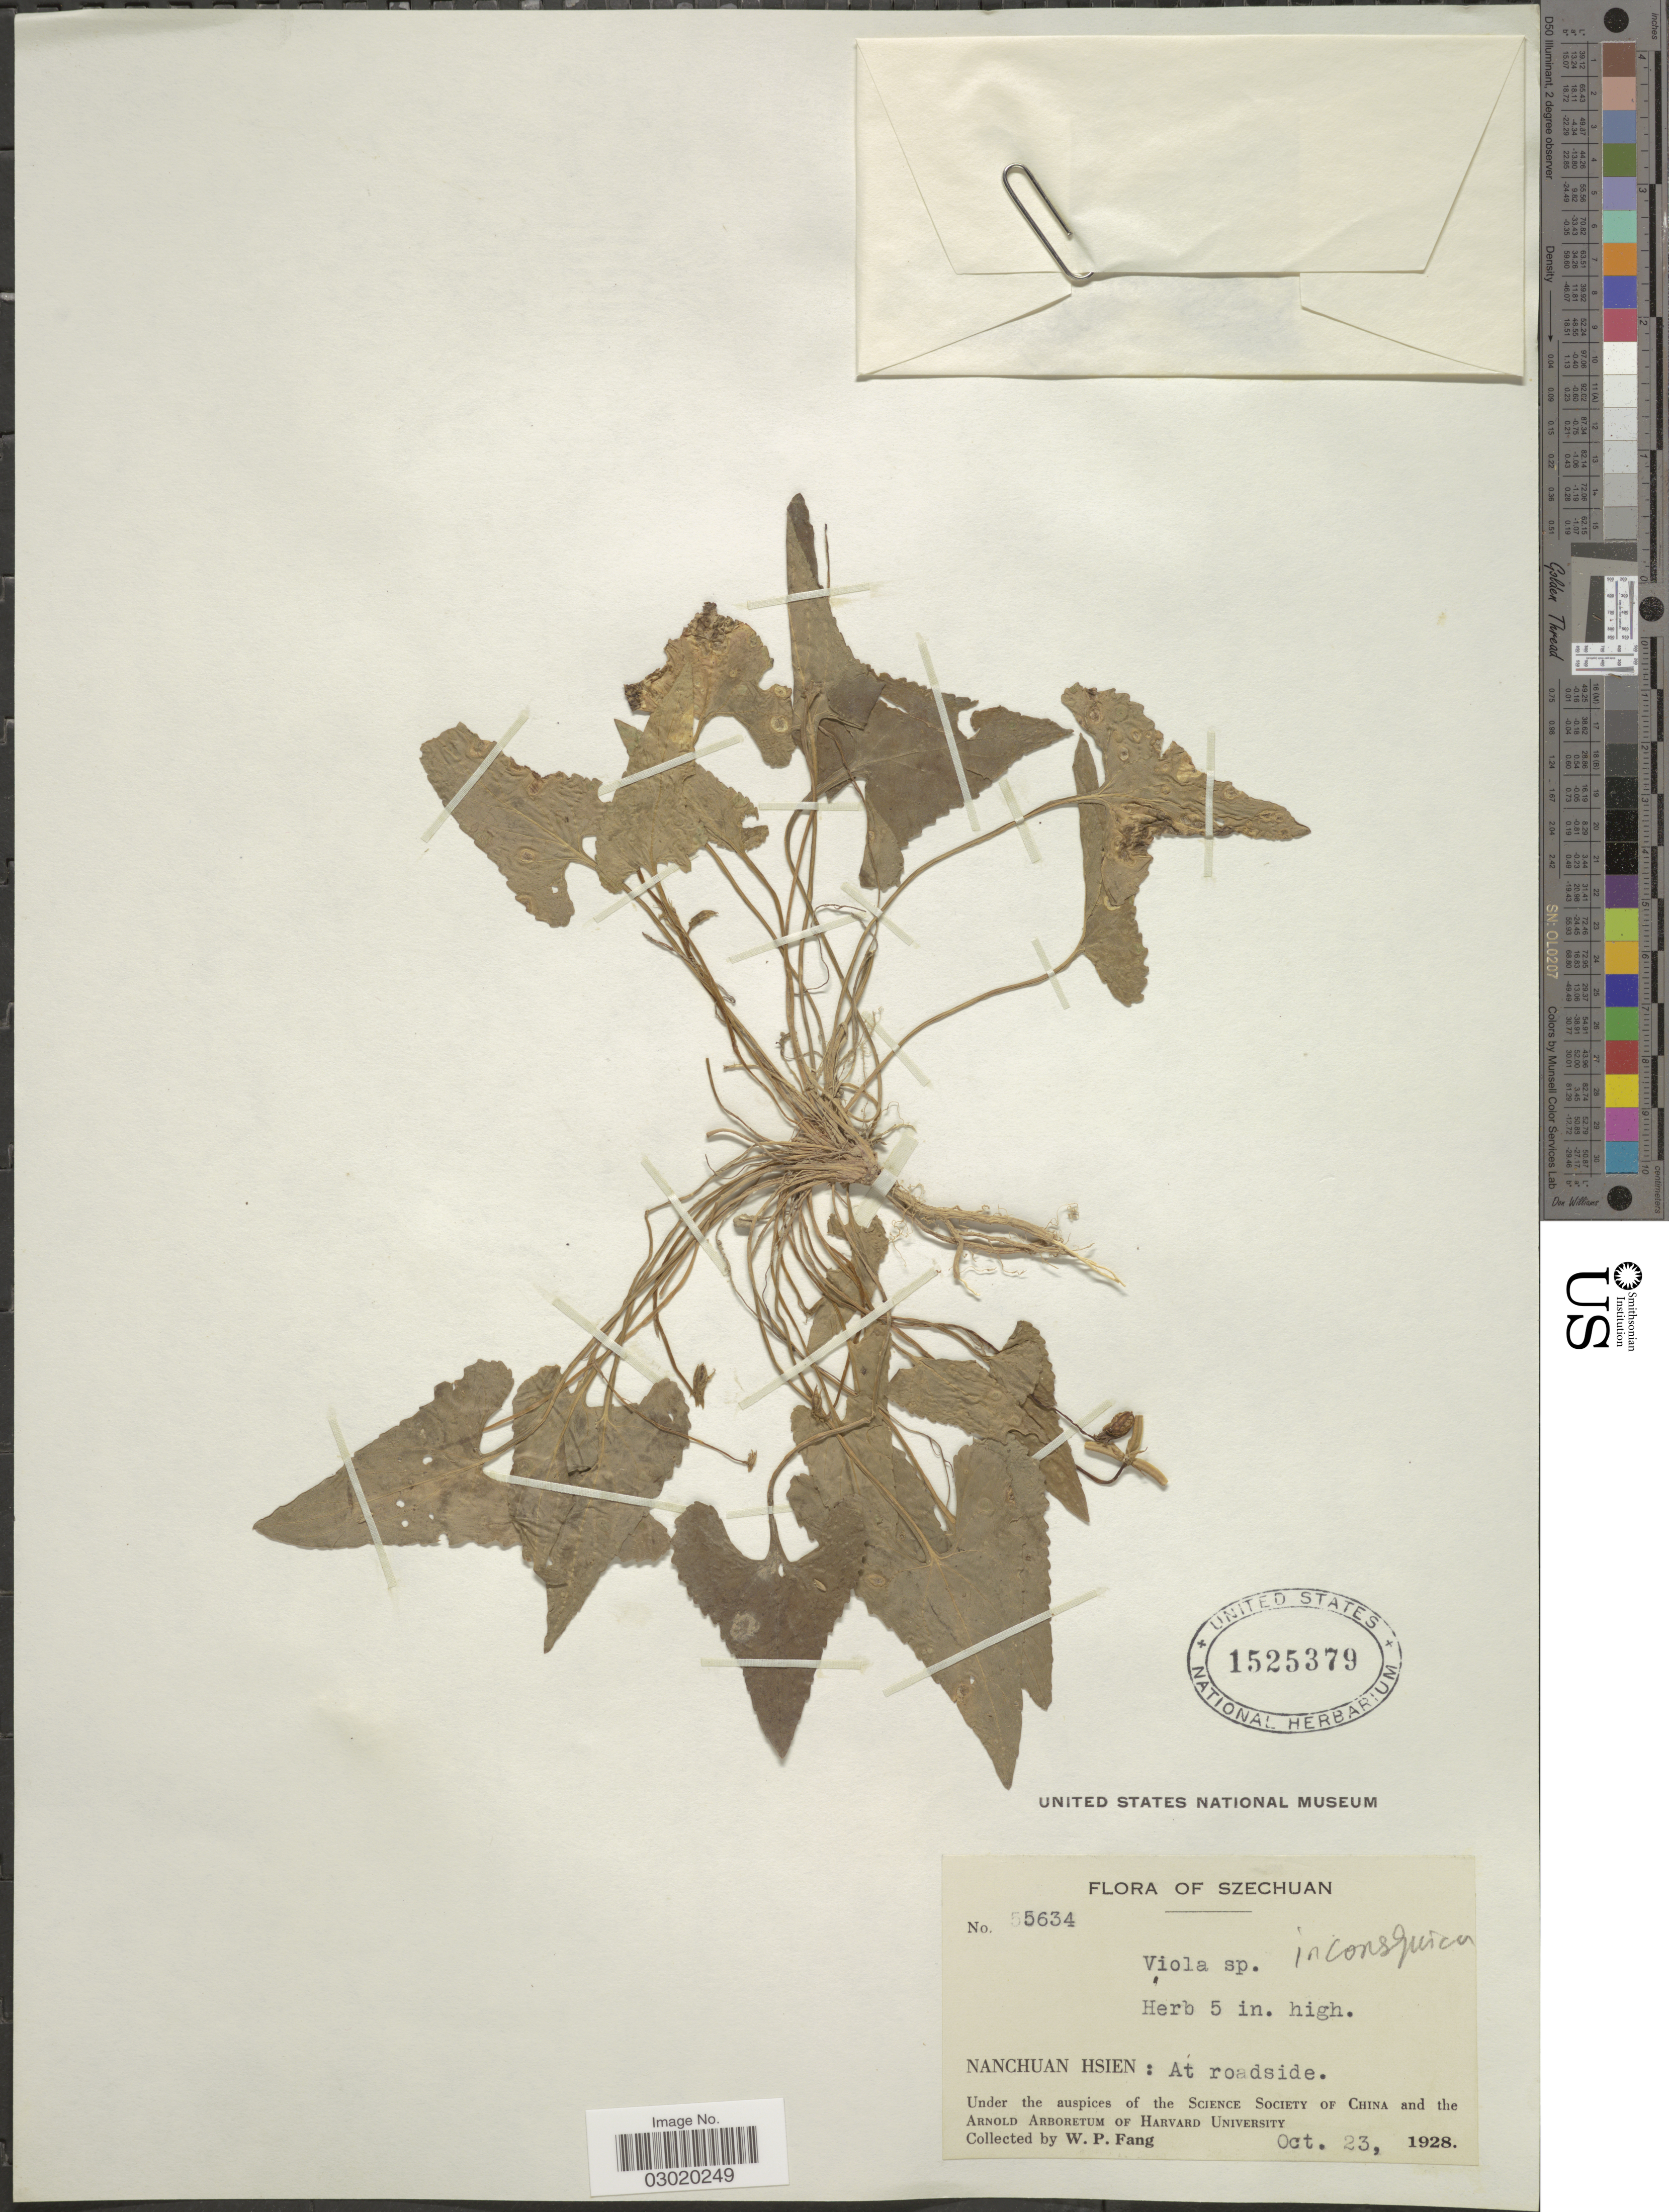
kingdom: Plantae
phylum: Tracheophyta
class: Magnoliopsida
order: Malpighiales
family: Violaceae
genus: Viola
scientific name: Viola sp.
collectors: W. P. Fang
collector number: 5634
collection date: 1928-10-23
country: China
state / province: Sichuan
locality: Szechuan, Nanchuan Hsien: At roadside.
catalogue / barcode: US 1525379